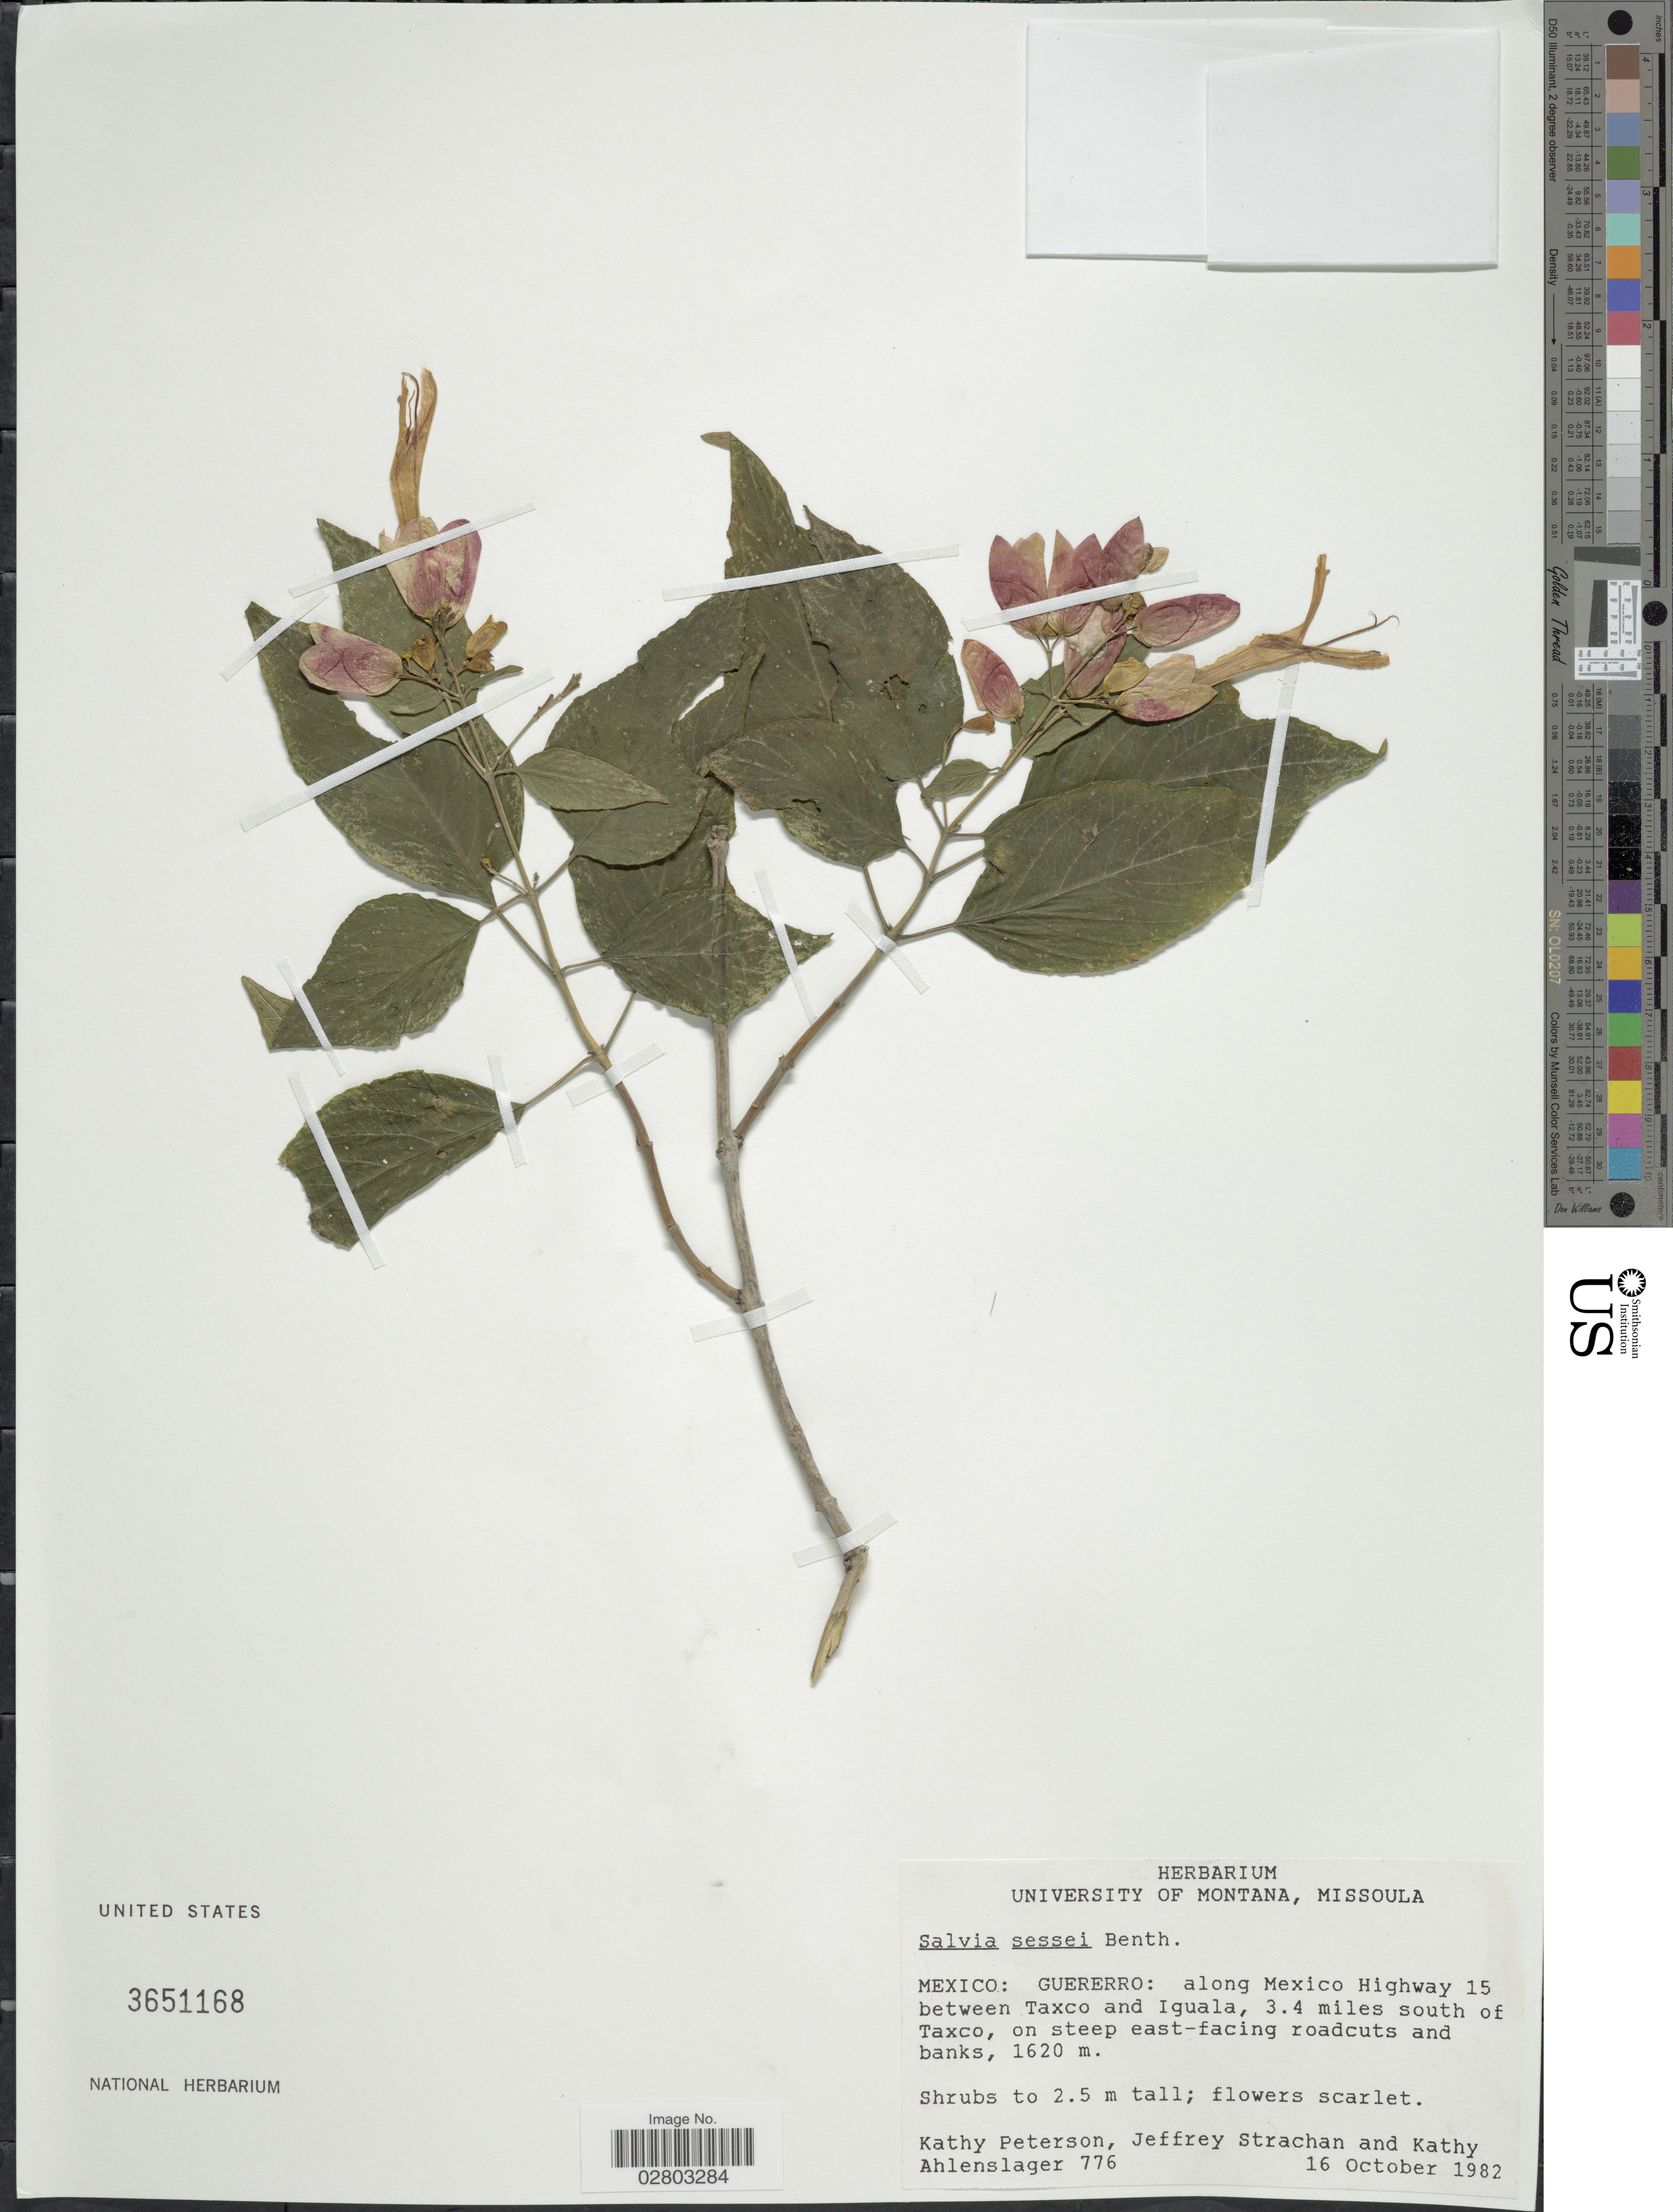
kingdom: Plantae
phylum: Tracheophyta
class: Magnoliopsida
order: Lamiales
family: Lamiaceae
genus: Salvia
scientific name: Salvia sessei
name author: Benth.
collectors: K. Peterson, J. Strachan & K. Ahlenslager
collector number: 776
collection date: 1982-10-16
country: Mexico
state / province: Guerrero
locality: Along Mexico Highway 15 between Taxco and Iguala, 3.4 miles south of Taxco, on steep east-facing roadcuts and banks.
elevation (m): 1620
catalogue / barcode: US 3651168